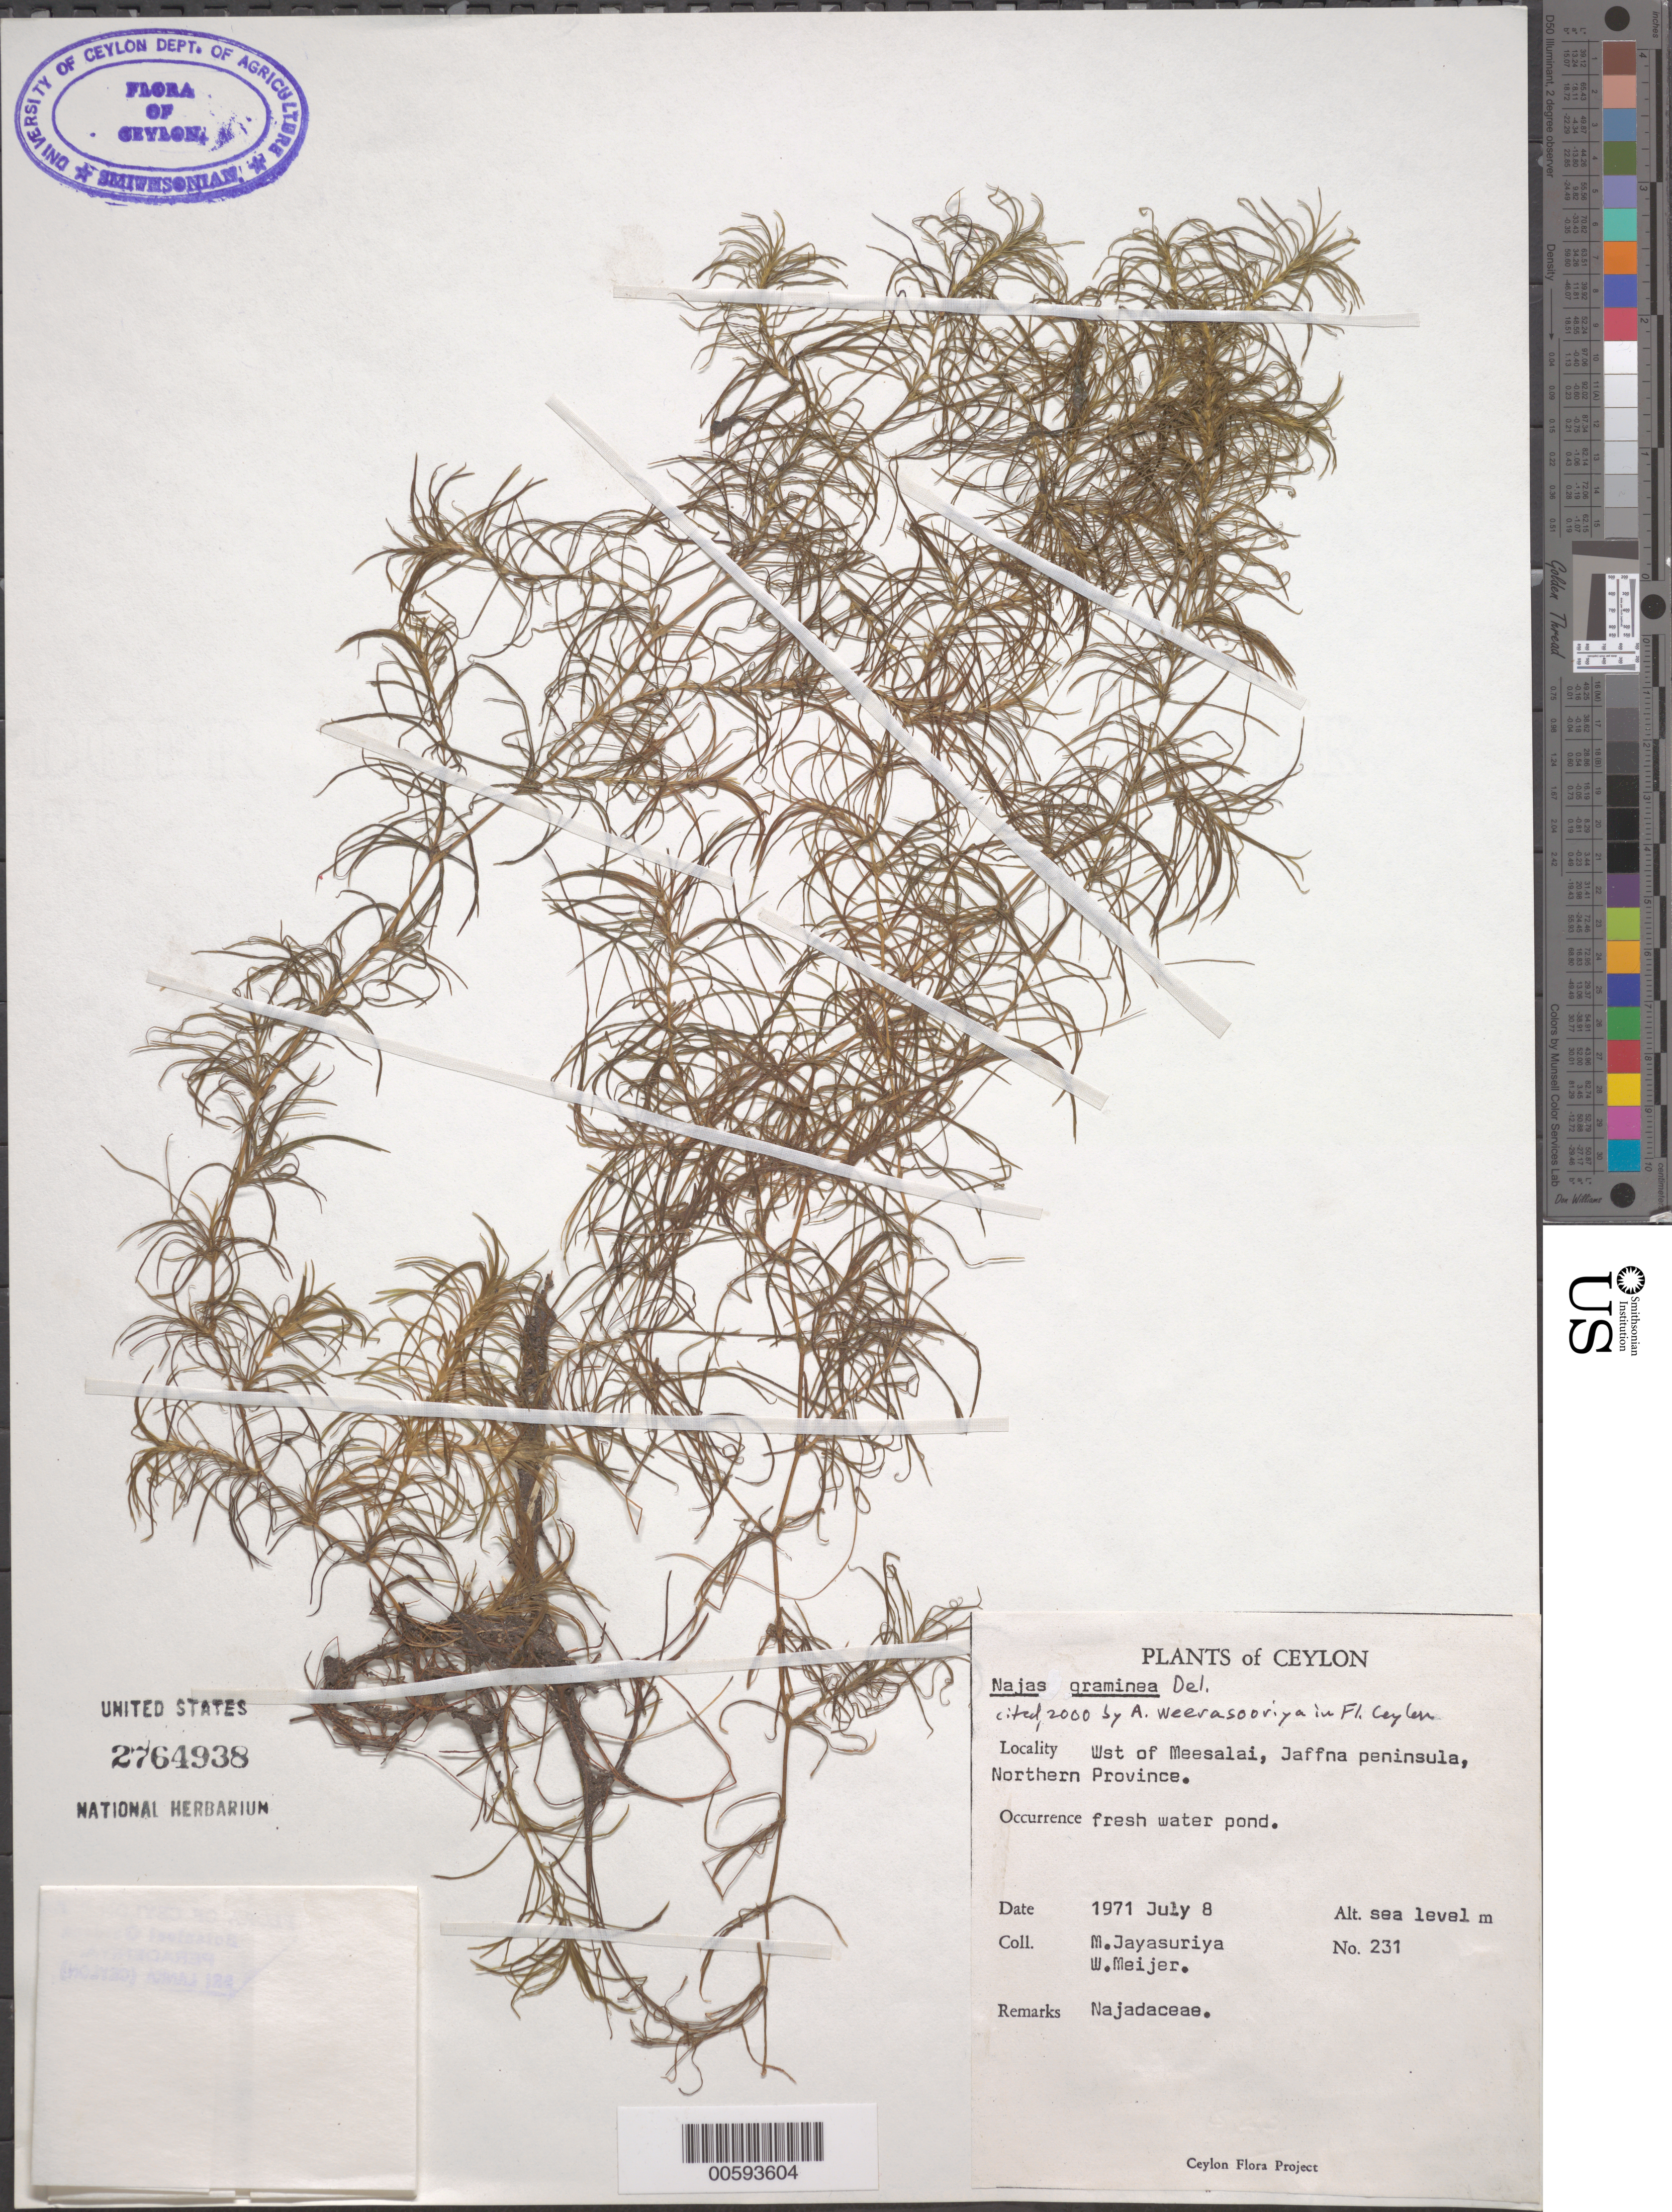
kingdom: Plantae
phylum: Tracheophyta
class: Liliopsida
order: Alismatales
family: Hydrocharitaceae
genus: Najas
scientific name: Najas graminea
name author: Delile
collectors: A. H. Jayasuriya & W. Meijer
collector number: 231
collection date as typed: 08 Jul 1971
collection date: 1971-07-08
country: Sri Lanka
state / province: Northern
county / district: Jaffna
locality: W of Meesalai, Jaffna peninula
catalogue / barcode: US 2764938